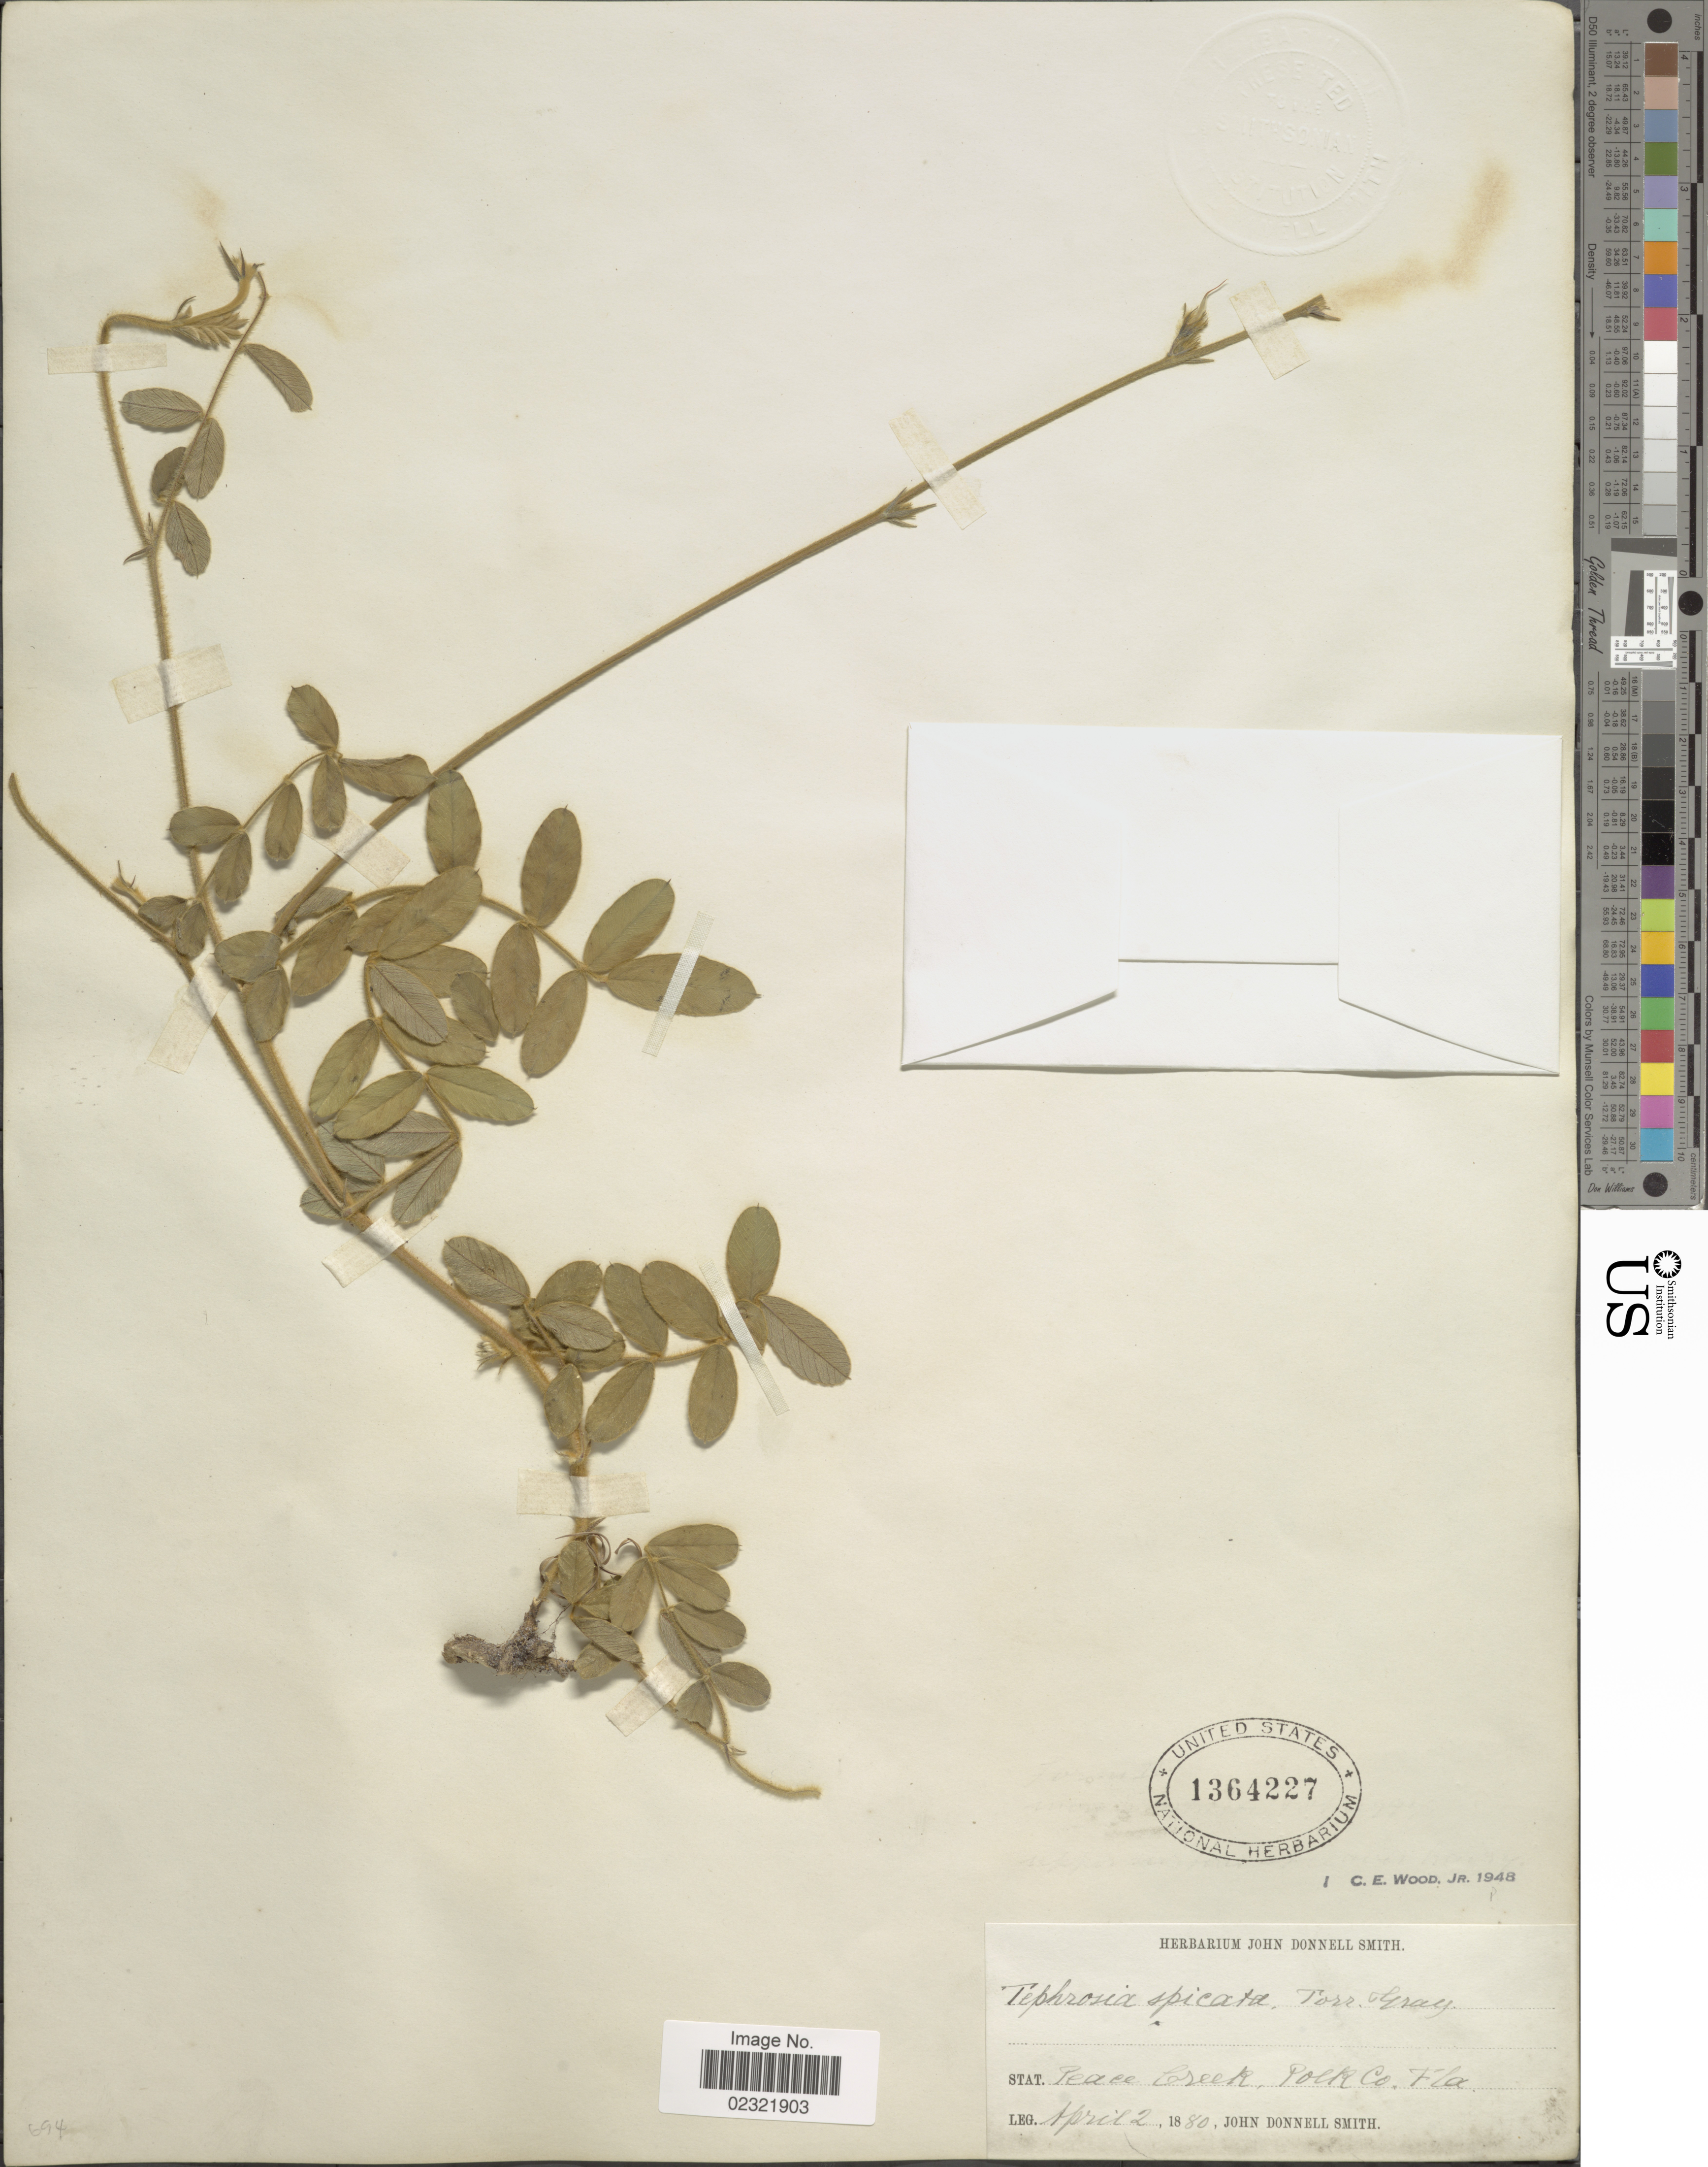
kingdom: Plantae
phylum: Tracheophyta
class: Magnoliopsida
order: Fabales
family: Fabaceae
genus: Tephrosia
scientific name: Tephrosia spicata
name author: (Walter) Torr. & A. Gray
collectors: J. Donnell Smith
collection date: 1880-04-02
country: United States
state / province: Florida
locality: Peace Creek, Polk Co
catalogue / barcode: US 1364227